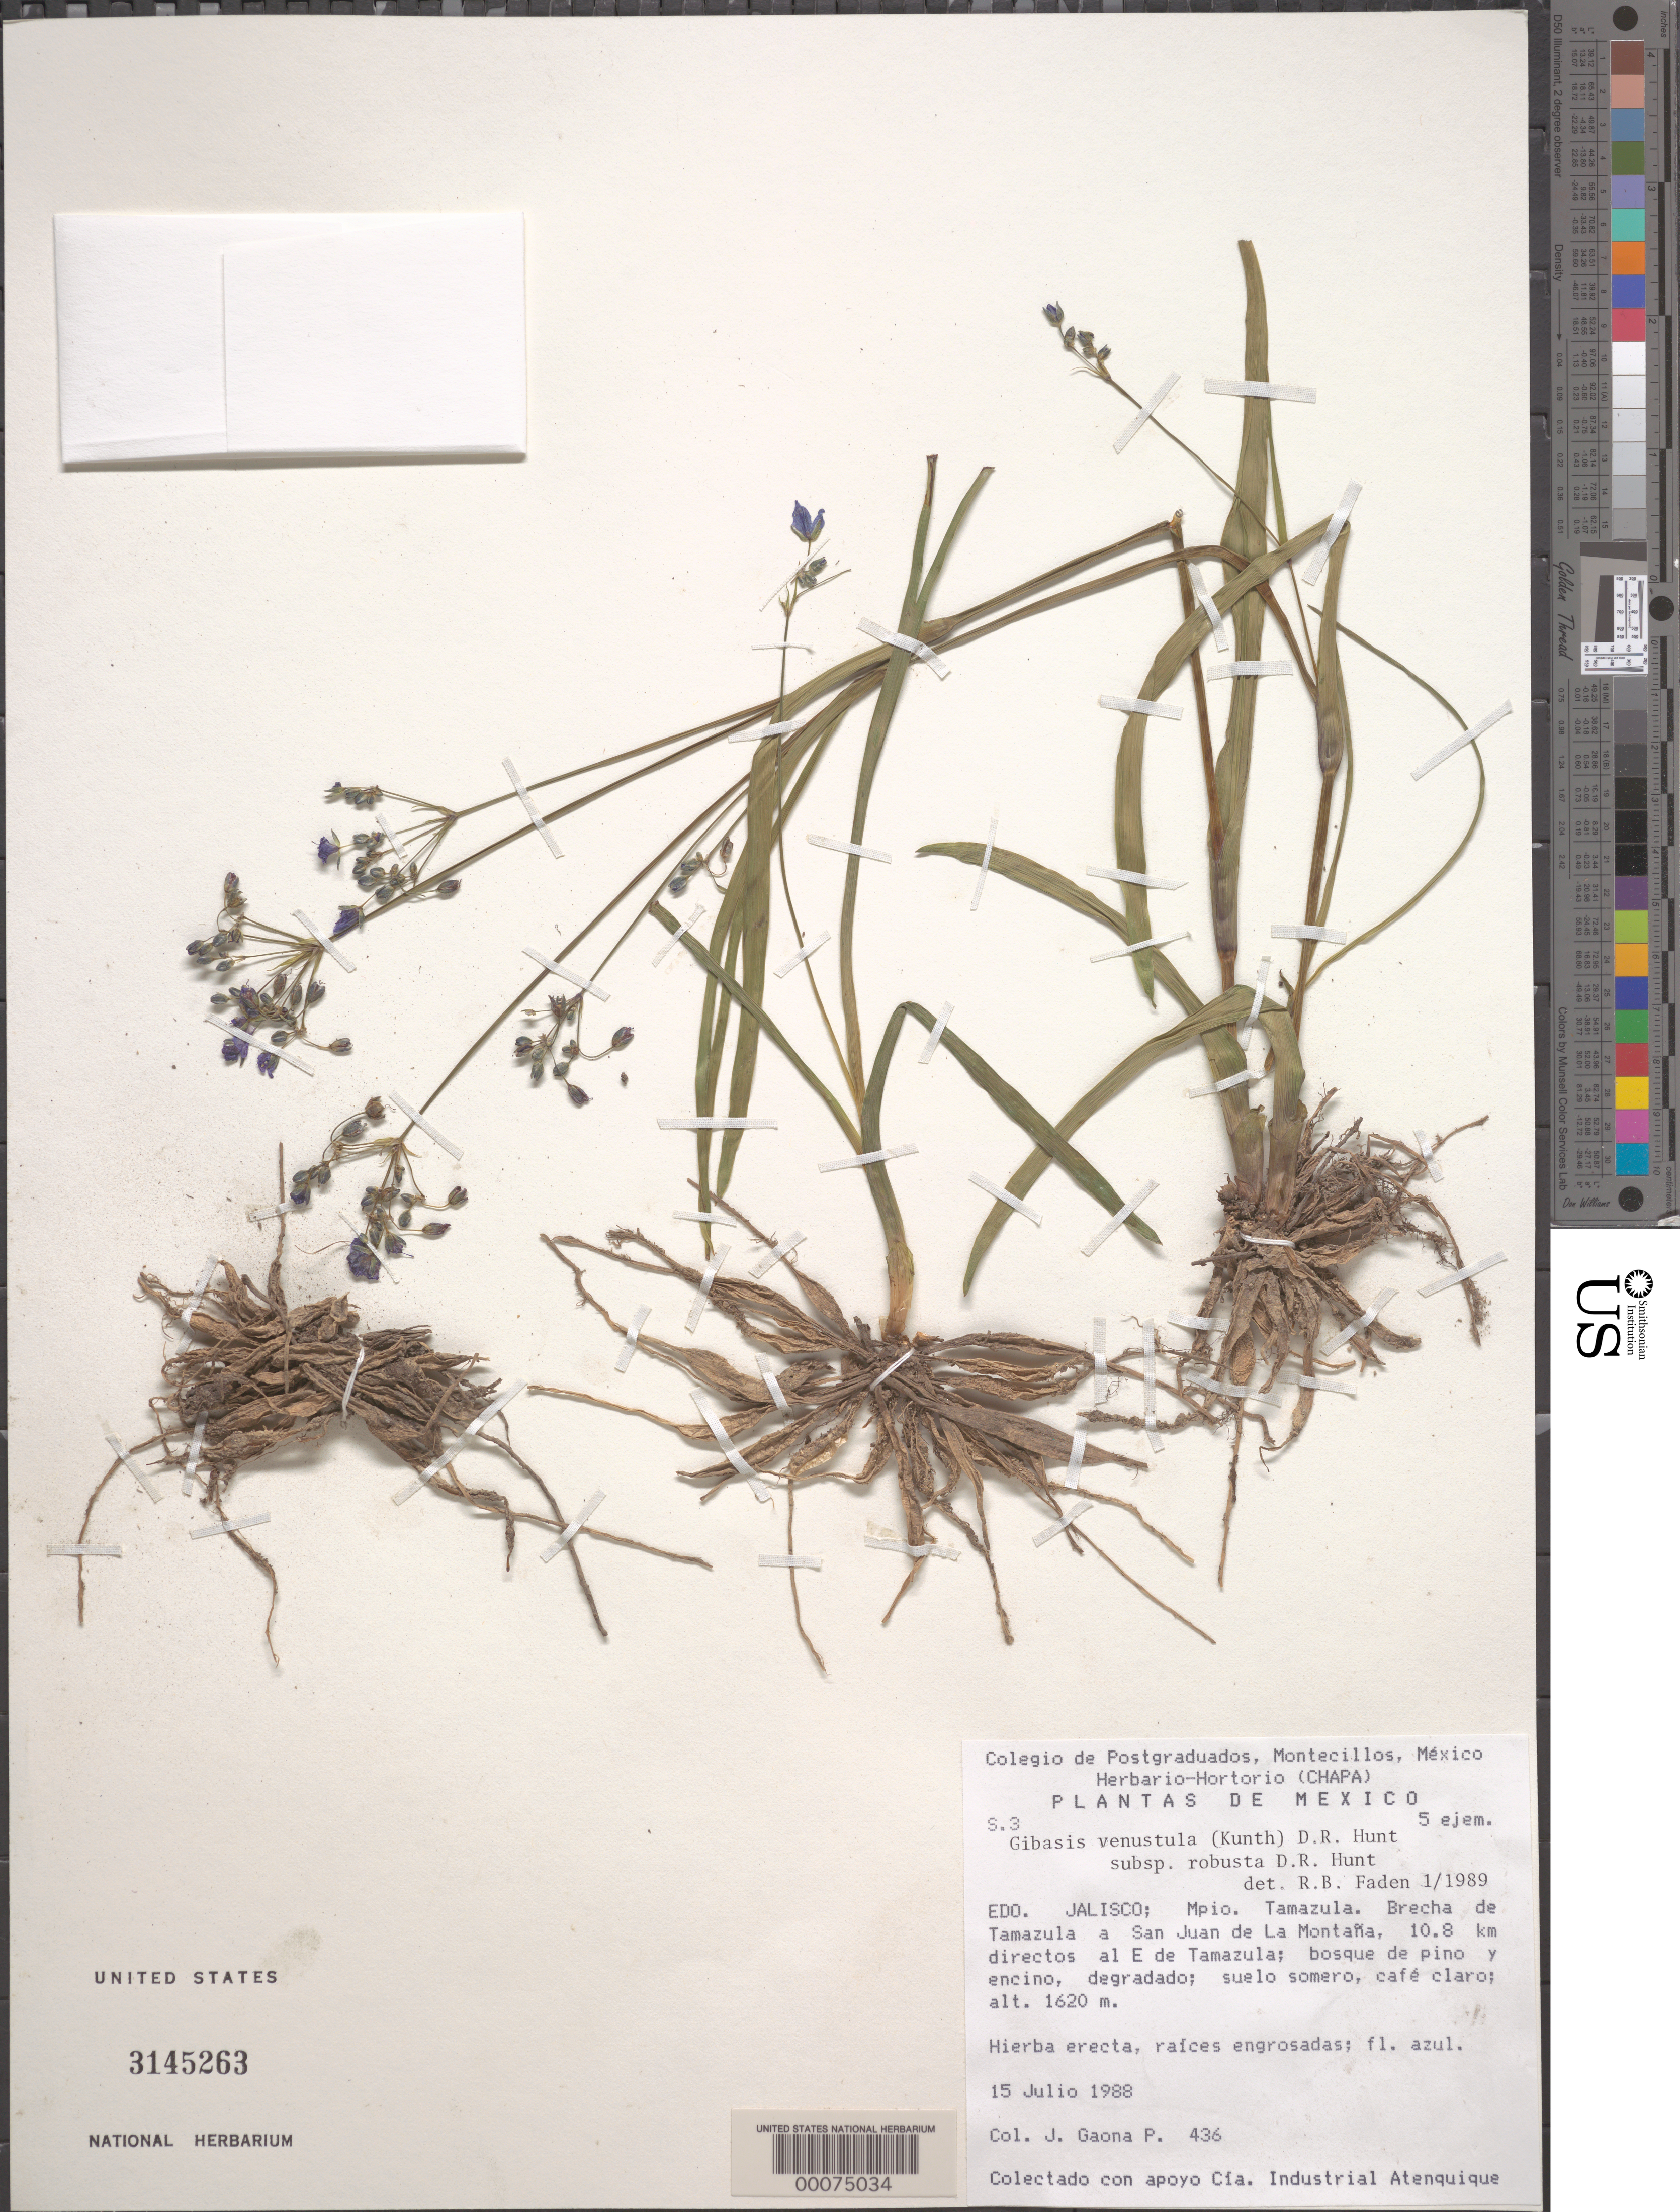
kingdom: Plantae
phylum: Tracheophyta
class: Liliopsida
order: Commelinales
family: Commelinaceae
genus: Gibasis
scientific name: Gibasis venustula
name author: (Kunth) D.R. Hunt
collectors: J. Gaona P.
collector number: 436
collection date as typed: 15 Jul 1988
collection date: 1988-07-15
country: Mexico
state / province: Jalisco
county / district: Tamazula de Gordiano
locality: Brecha de Tamazula a San Juan de La Montana, 10.8 km directos al e de Tamazula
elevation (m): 1620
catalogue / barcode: US 3145263